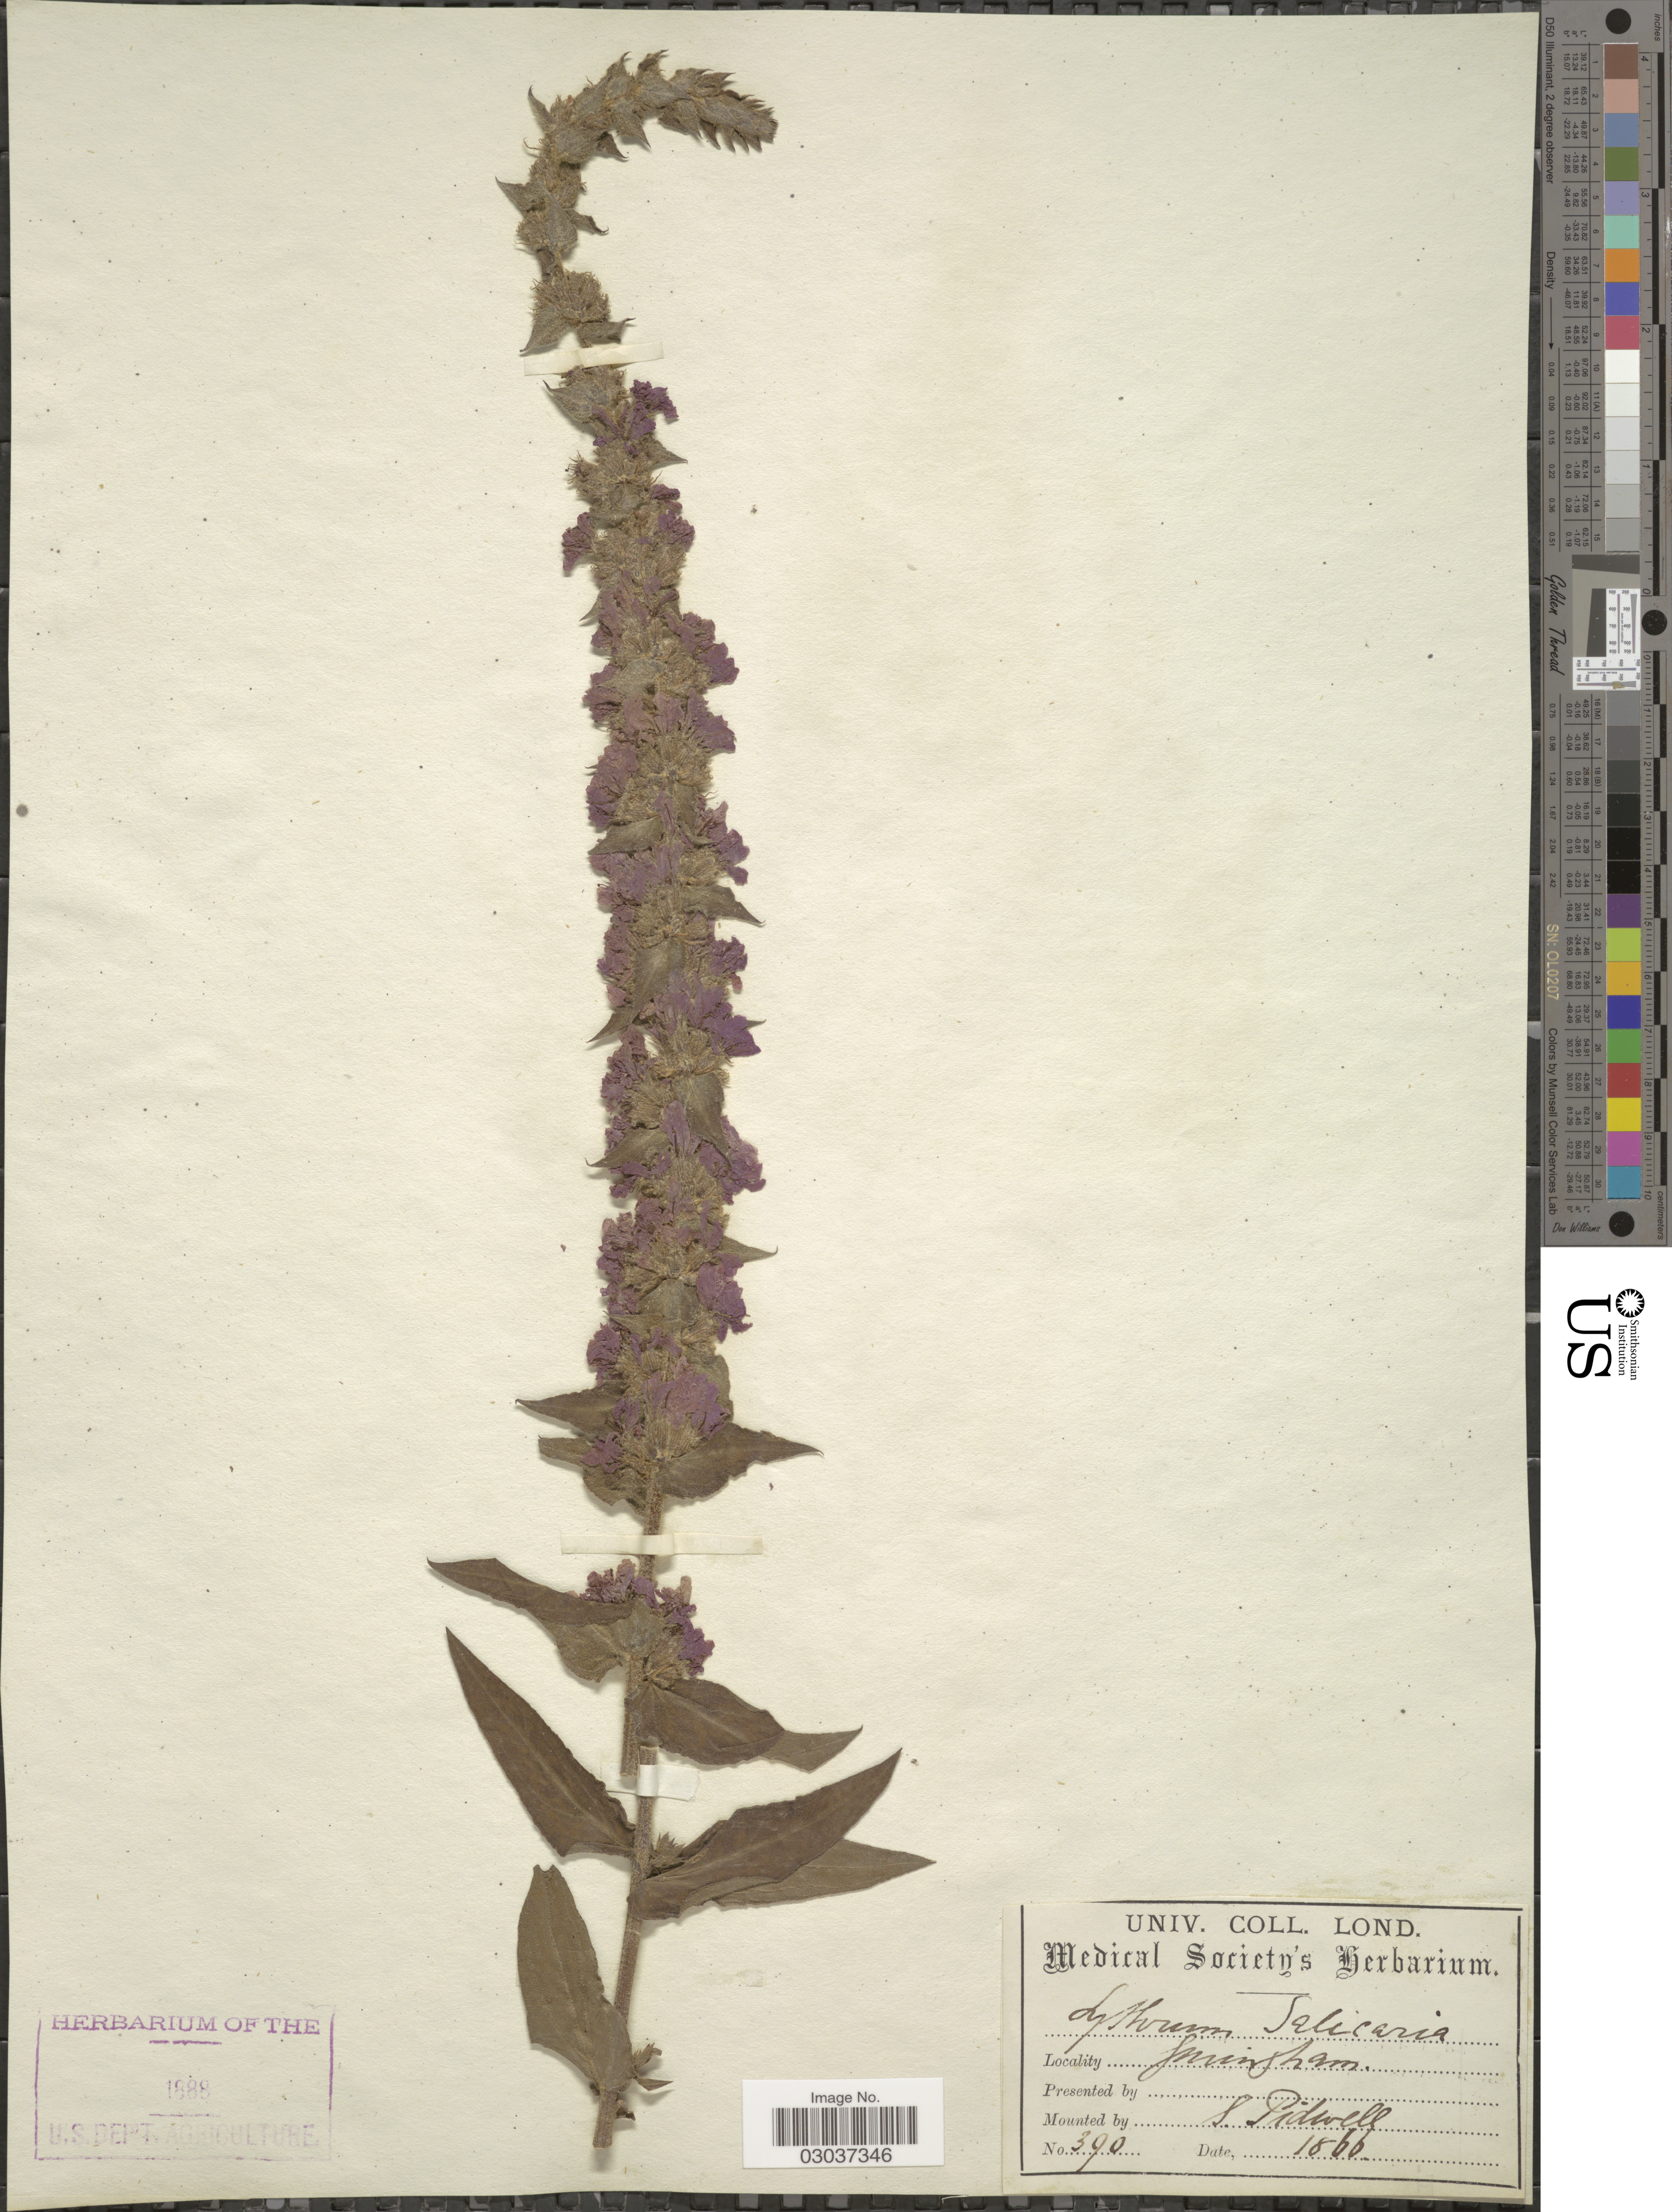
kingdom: Plantae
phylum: Tracheophyta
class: Magnoliopsida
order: Myrtales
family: Lythraceae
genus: Lythrum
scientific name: Lythrum salicaria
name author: L.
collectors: S. Pidwell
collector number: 390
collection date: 1866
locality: Juningham. [interpreted]